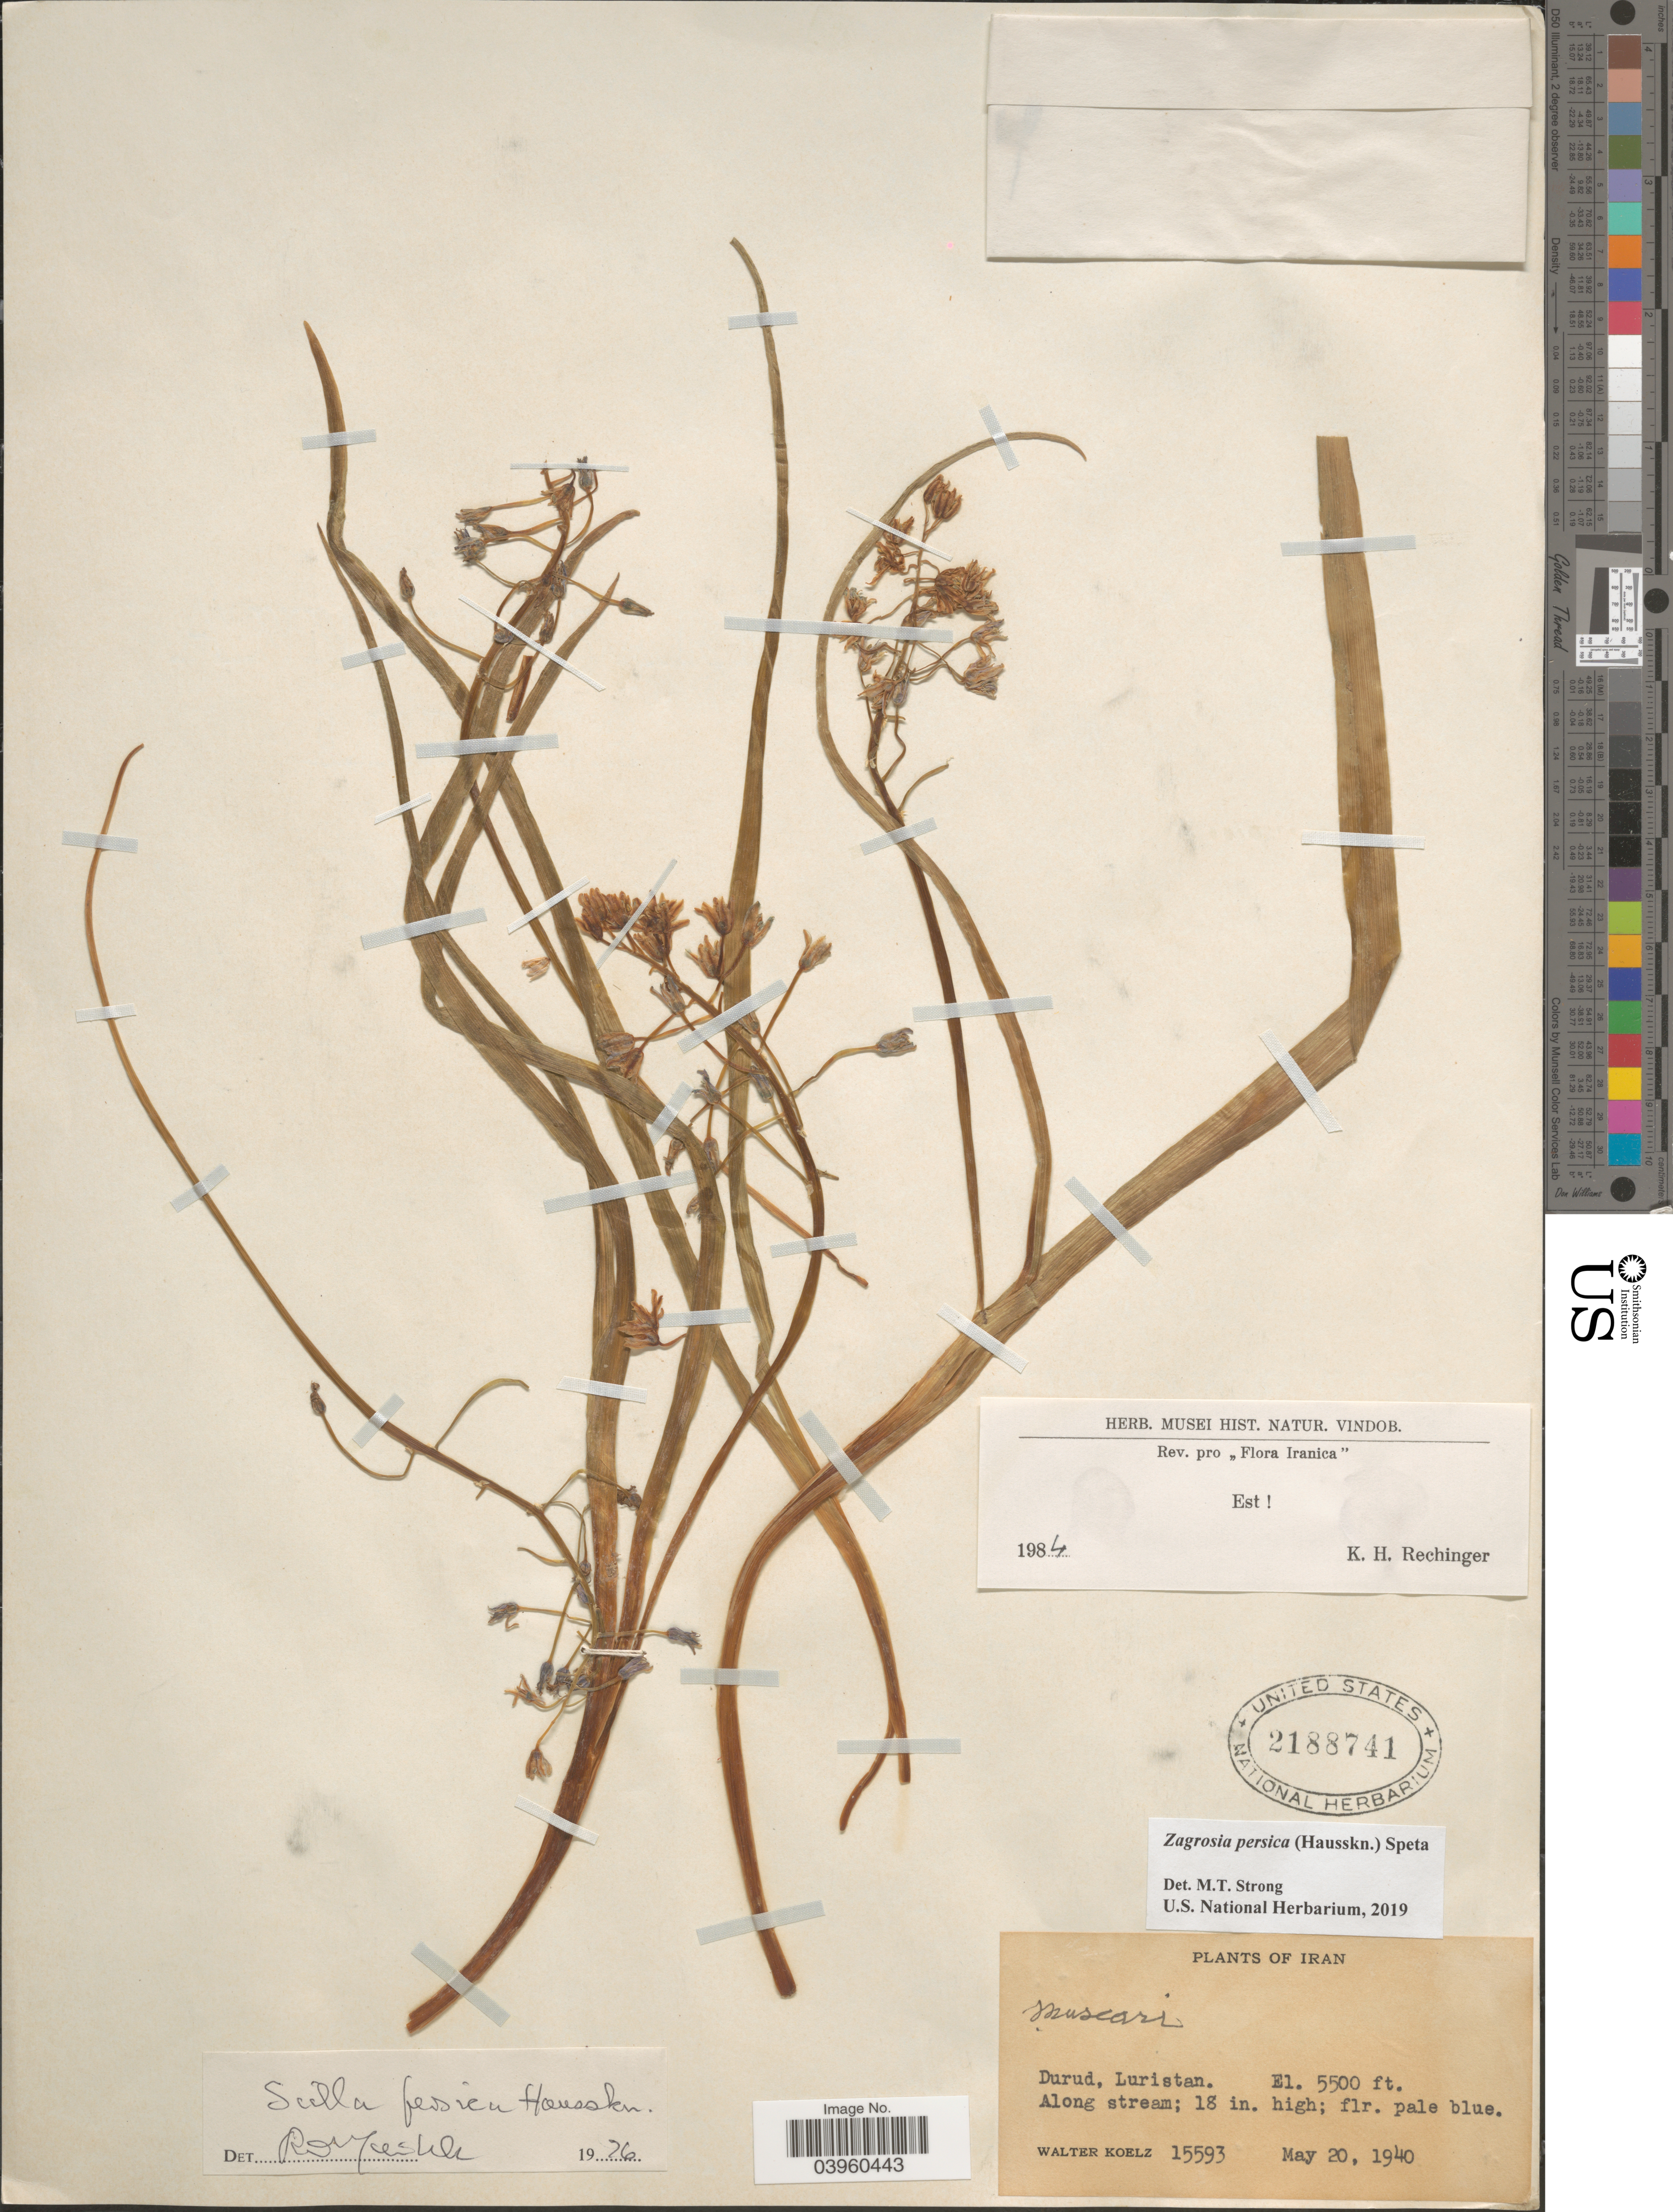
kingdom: Plantae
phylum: Tracheophyta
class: Liliopsida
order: Asparagales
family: Asparagaceae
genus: Zagrosia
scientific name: Zagrosia persica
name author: (Hausskn.) Speta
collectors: W. N. Koelz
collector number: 15593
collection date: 1940-05-20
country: Iran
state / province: Lorestan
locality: Durud, Luristan.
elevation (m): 1676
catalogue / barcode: US 2188741